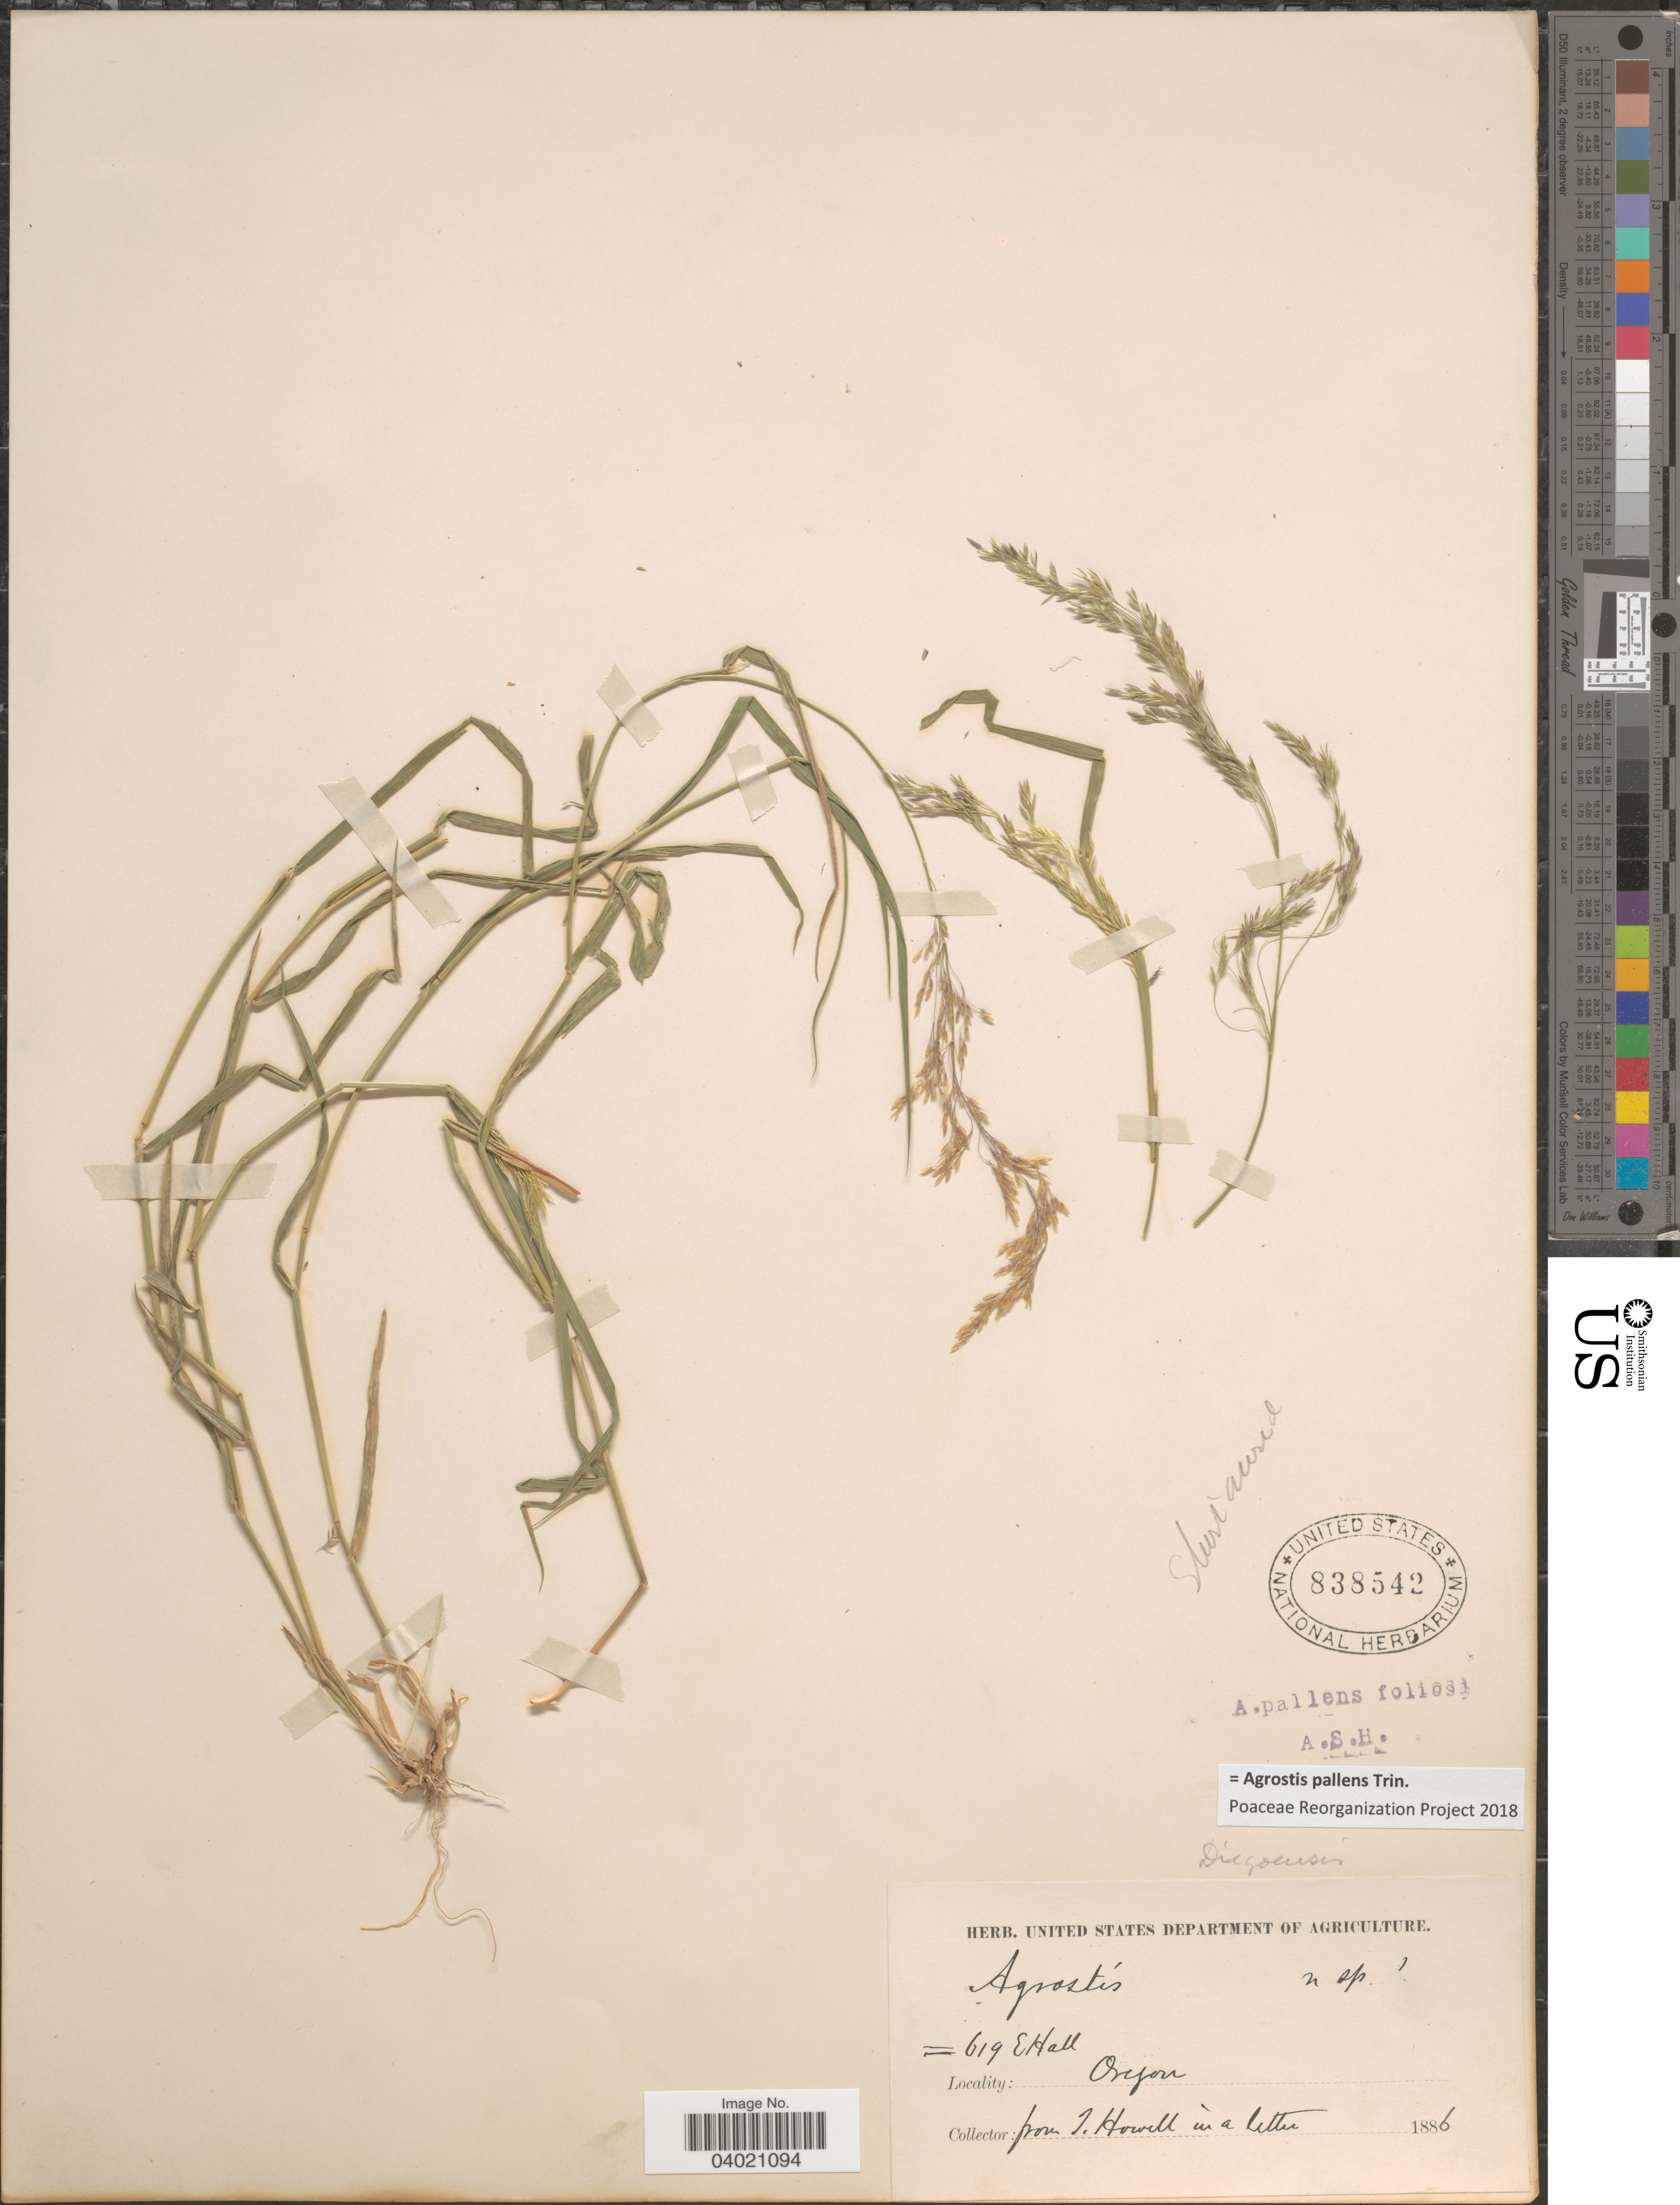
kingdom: Plantae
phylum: Tracheophyta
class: Liliopsida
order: Poales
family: Poaceae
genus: Agrostis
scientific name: Agrostis pallens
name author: Trin.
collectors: E. Hall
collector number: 619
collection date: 1886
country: United States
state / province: Oregon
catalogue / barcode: US 838542